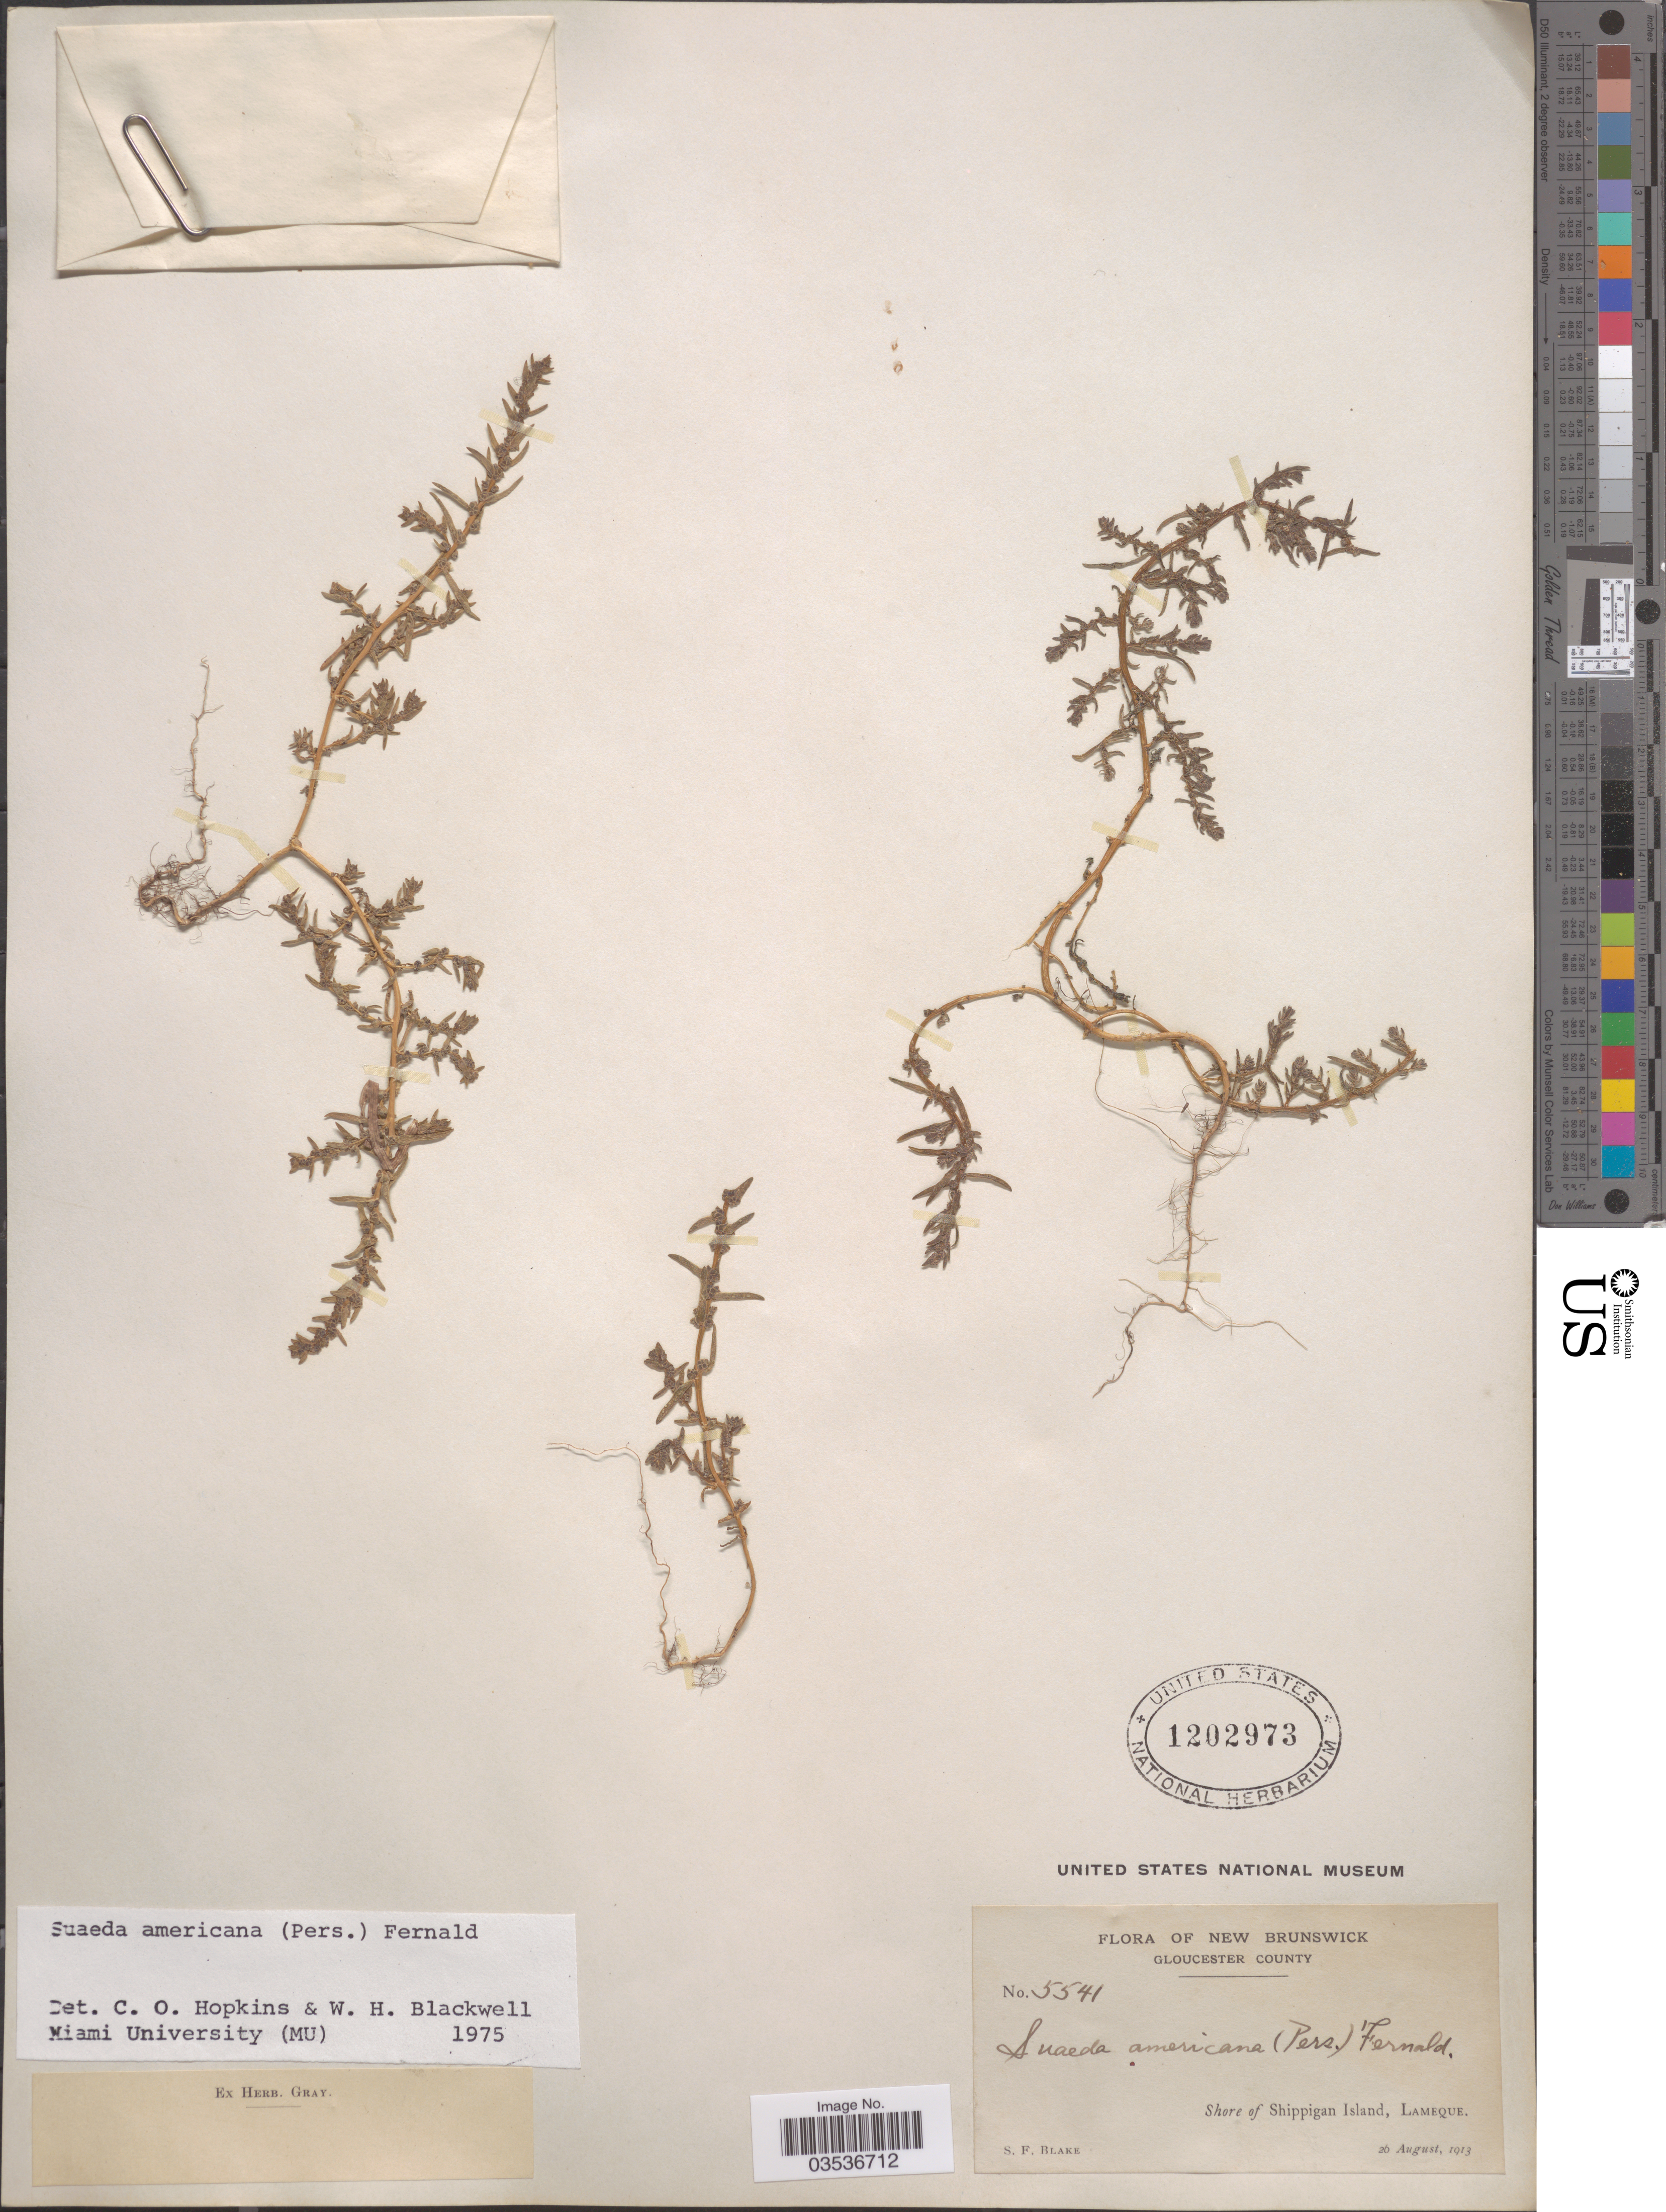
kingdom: Plantae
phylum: Tracheophyta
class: Magnoliopsida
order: Caryophyllales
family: Amaranthaceae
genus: Suaeda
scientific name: Suaeda americana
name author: (Pers.) Fernald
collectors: S. Blake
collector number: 5541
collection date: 1913-08-26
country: Canada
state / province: New Brunswick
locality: Gloucester County. Shore of Shippigan Island, Lameque.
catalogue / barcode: US 1202973